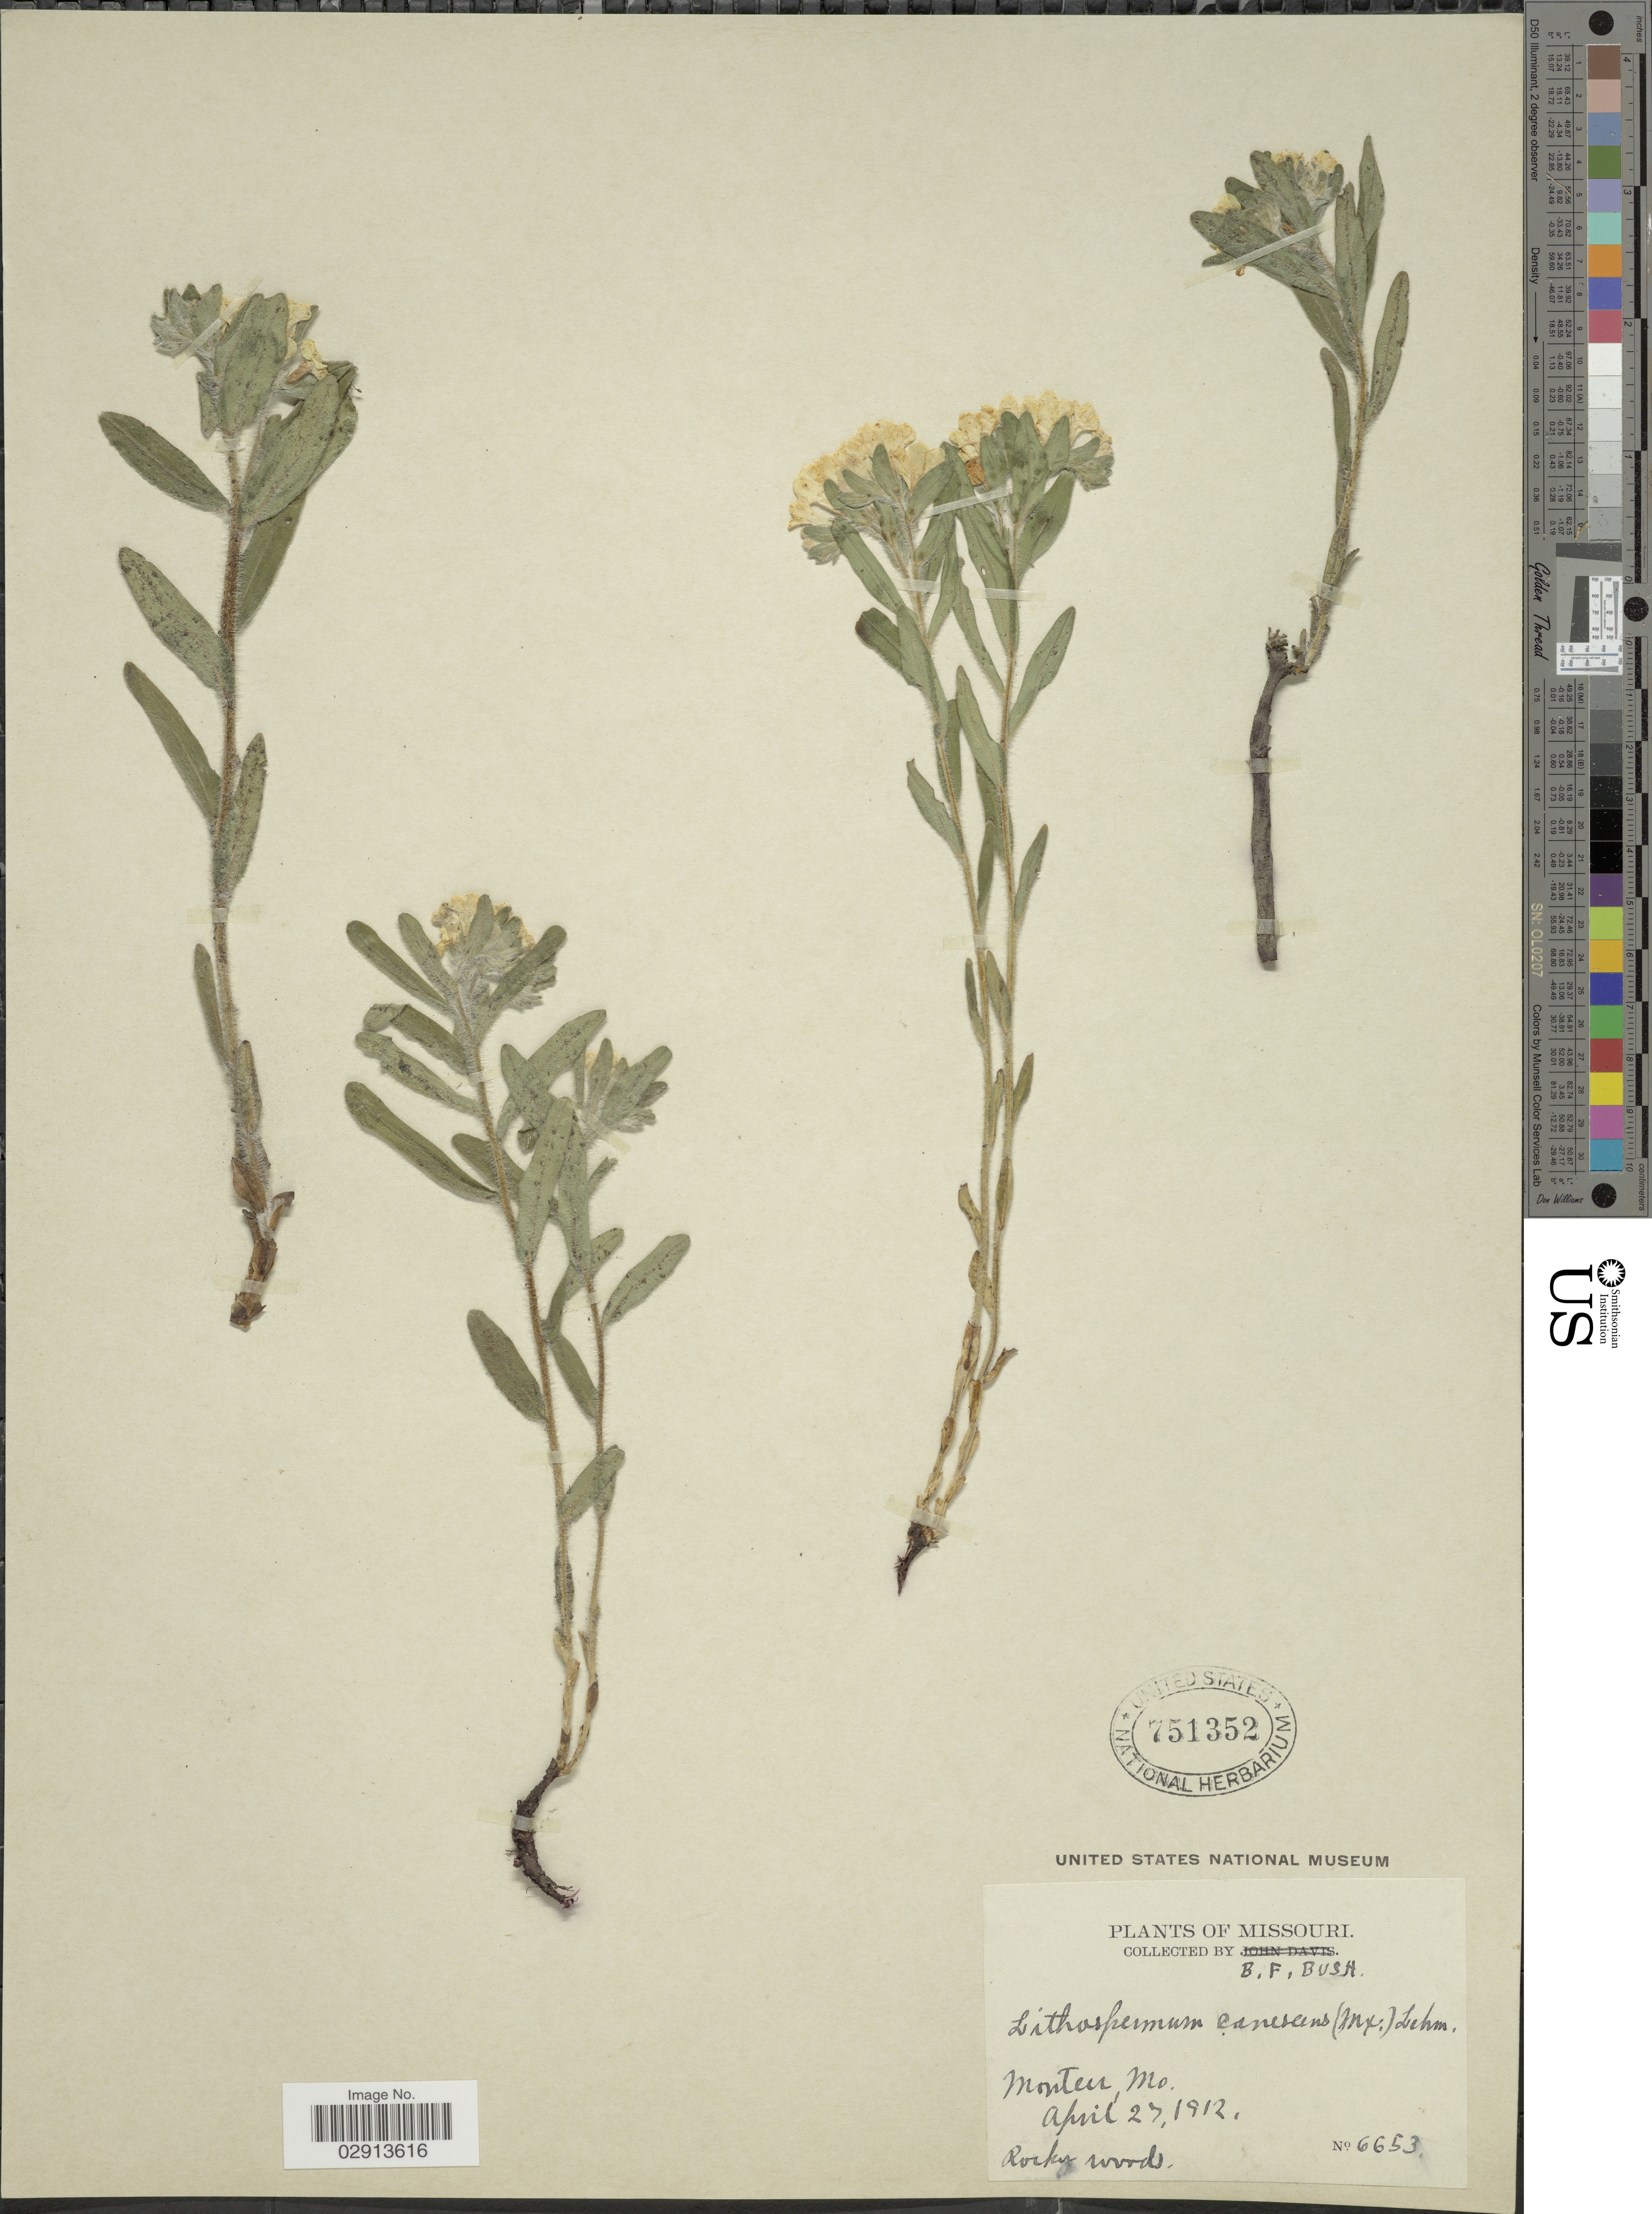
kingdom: Plantae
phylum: Tracheophyta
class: Magnoliopsida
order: Boraginales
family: Boraginaceae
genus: Lithospermum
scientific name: Lithospermum canescens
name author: (Michx.) Lehm.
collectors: B. F. Bush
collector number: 6653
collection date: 1912-04-27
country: United States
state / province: Missouri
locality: Montier.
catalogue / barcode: US 751352